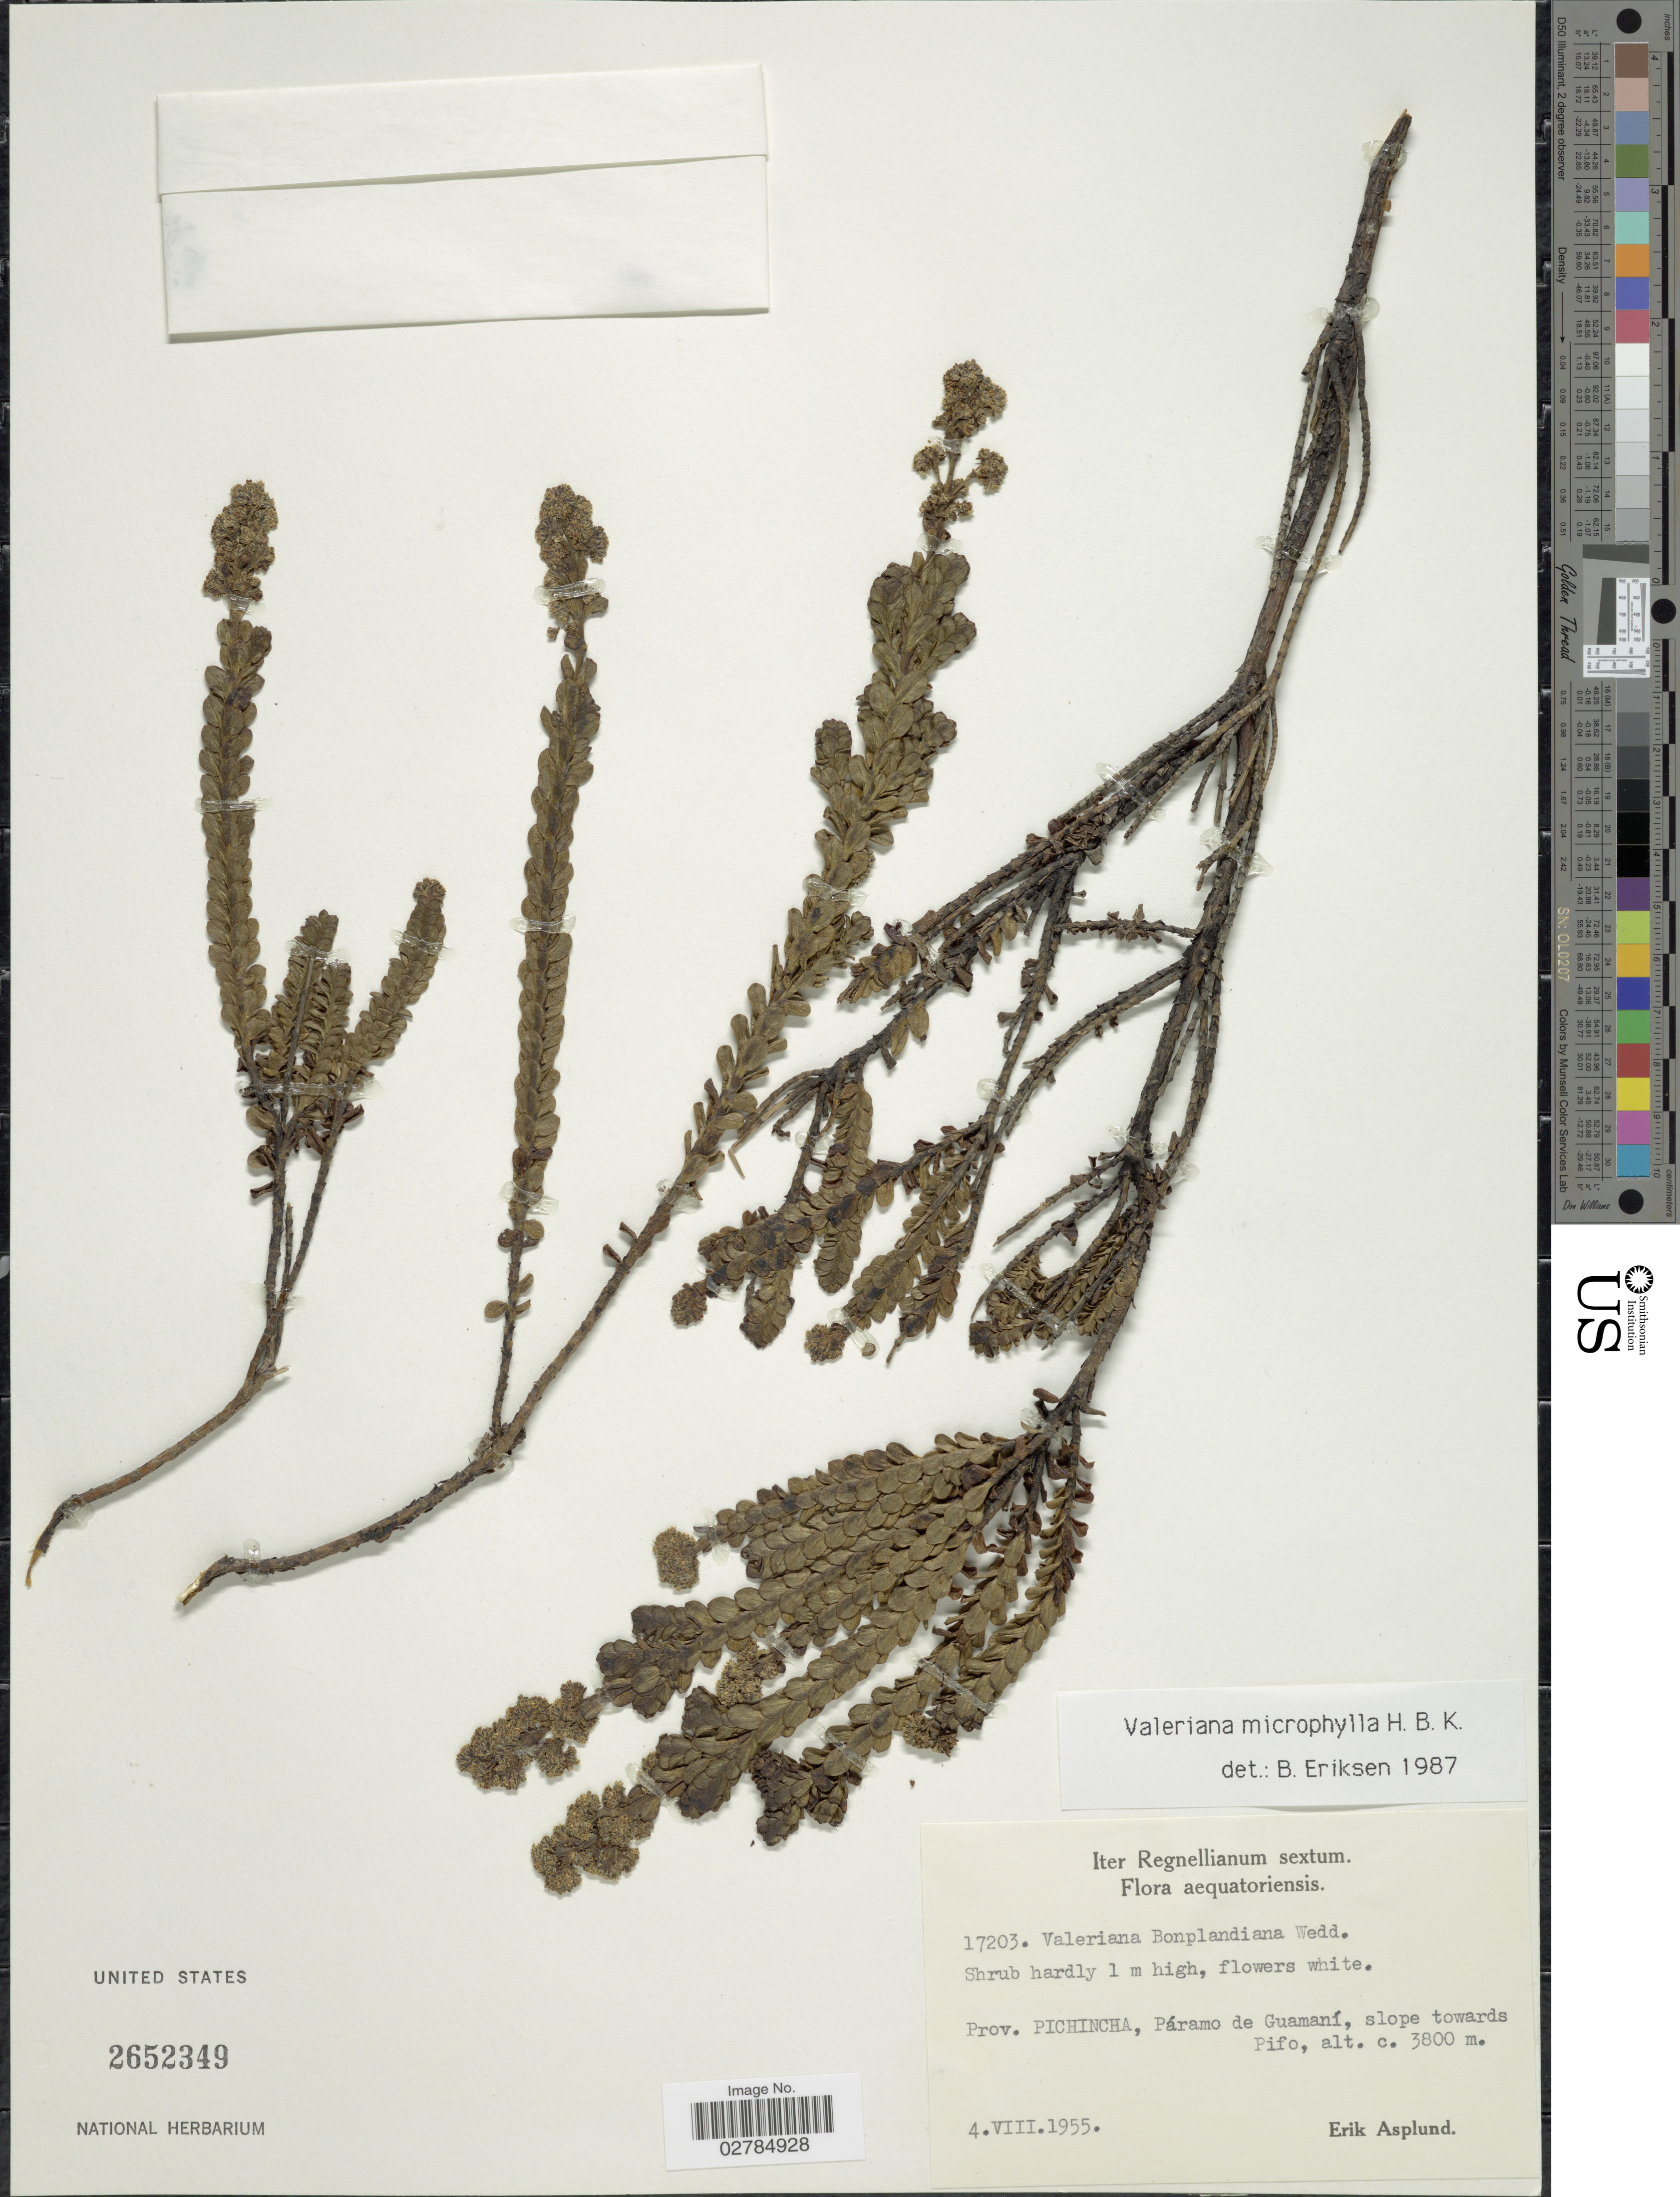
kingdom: Plantae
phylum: Tracheophyta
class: Magnoliopsida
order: Dipsacales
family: Caprifoliaceae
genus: Valeriana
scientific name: Valeriana microphylla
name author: Kunth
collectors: E. Asplund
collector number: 17203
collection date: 1955-08-04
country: Ecuador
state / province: Pichincha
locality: Páramo de Guamaní, slopes towards Pifo.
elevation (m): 3800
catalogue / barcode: US 2652349